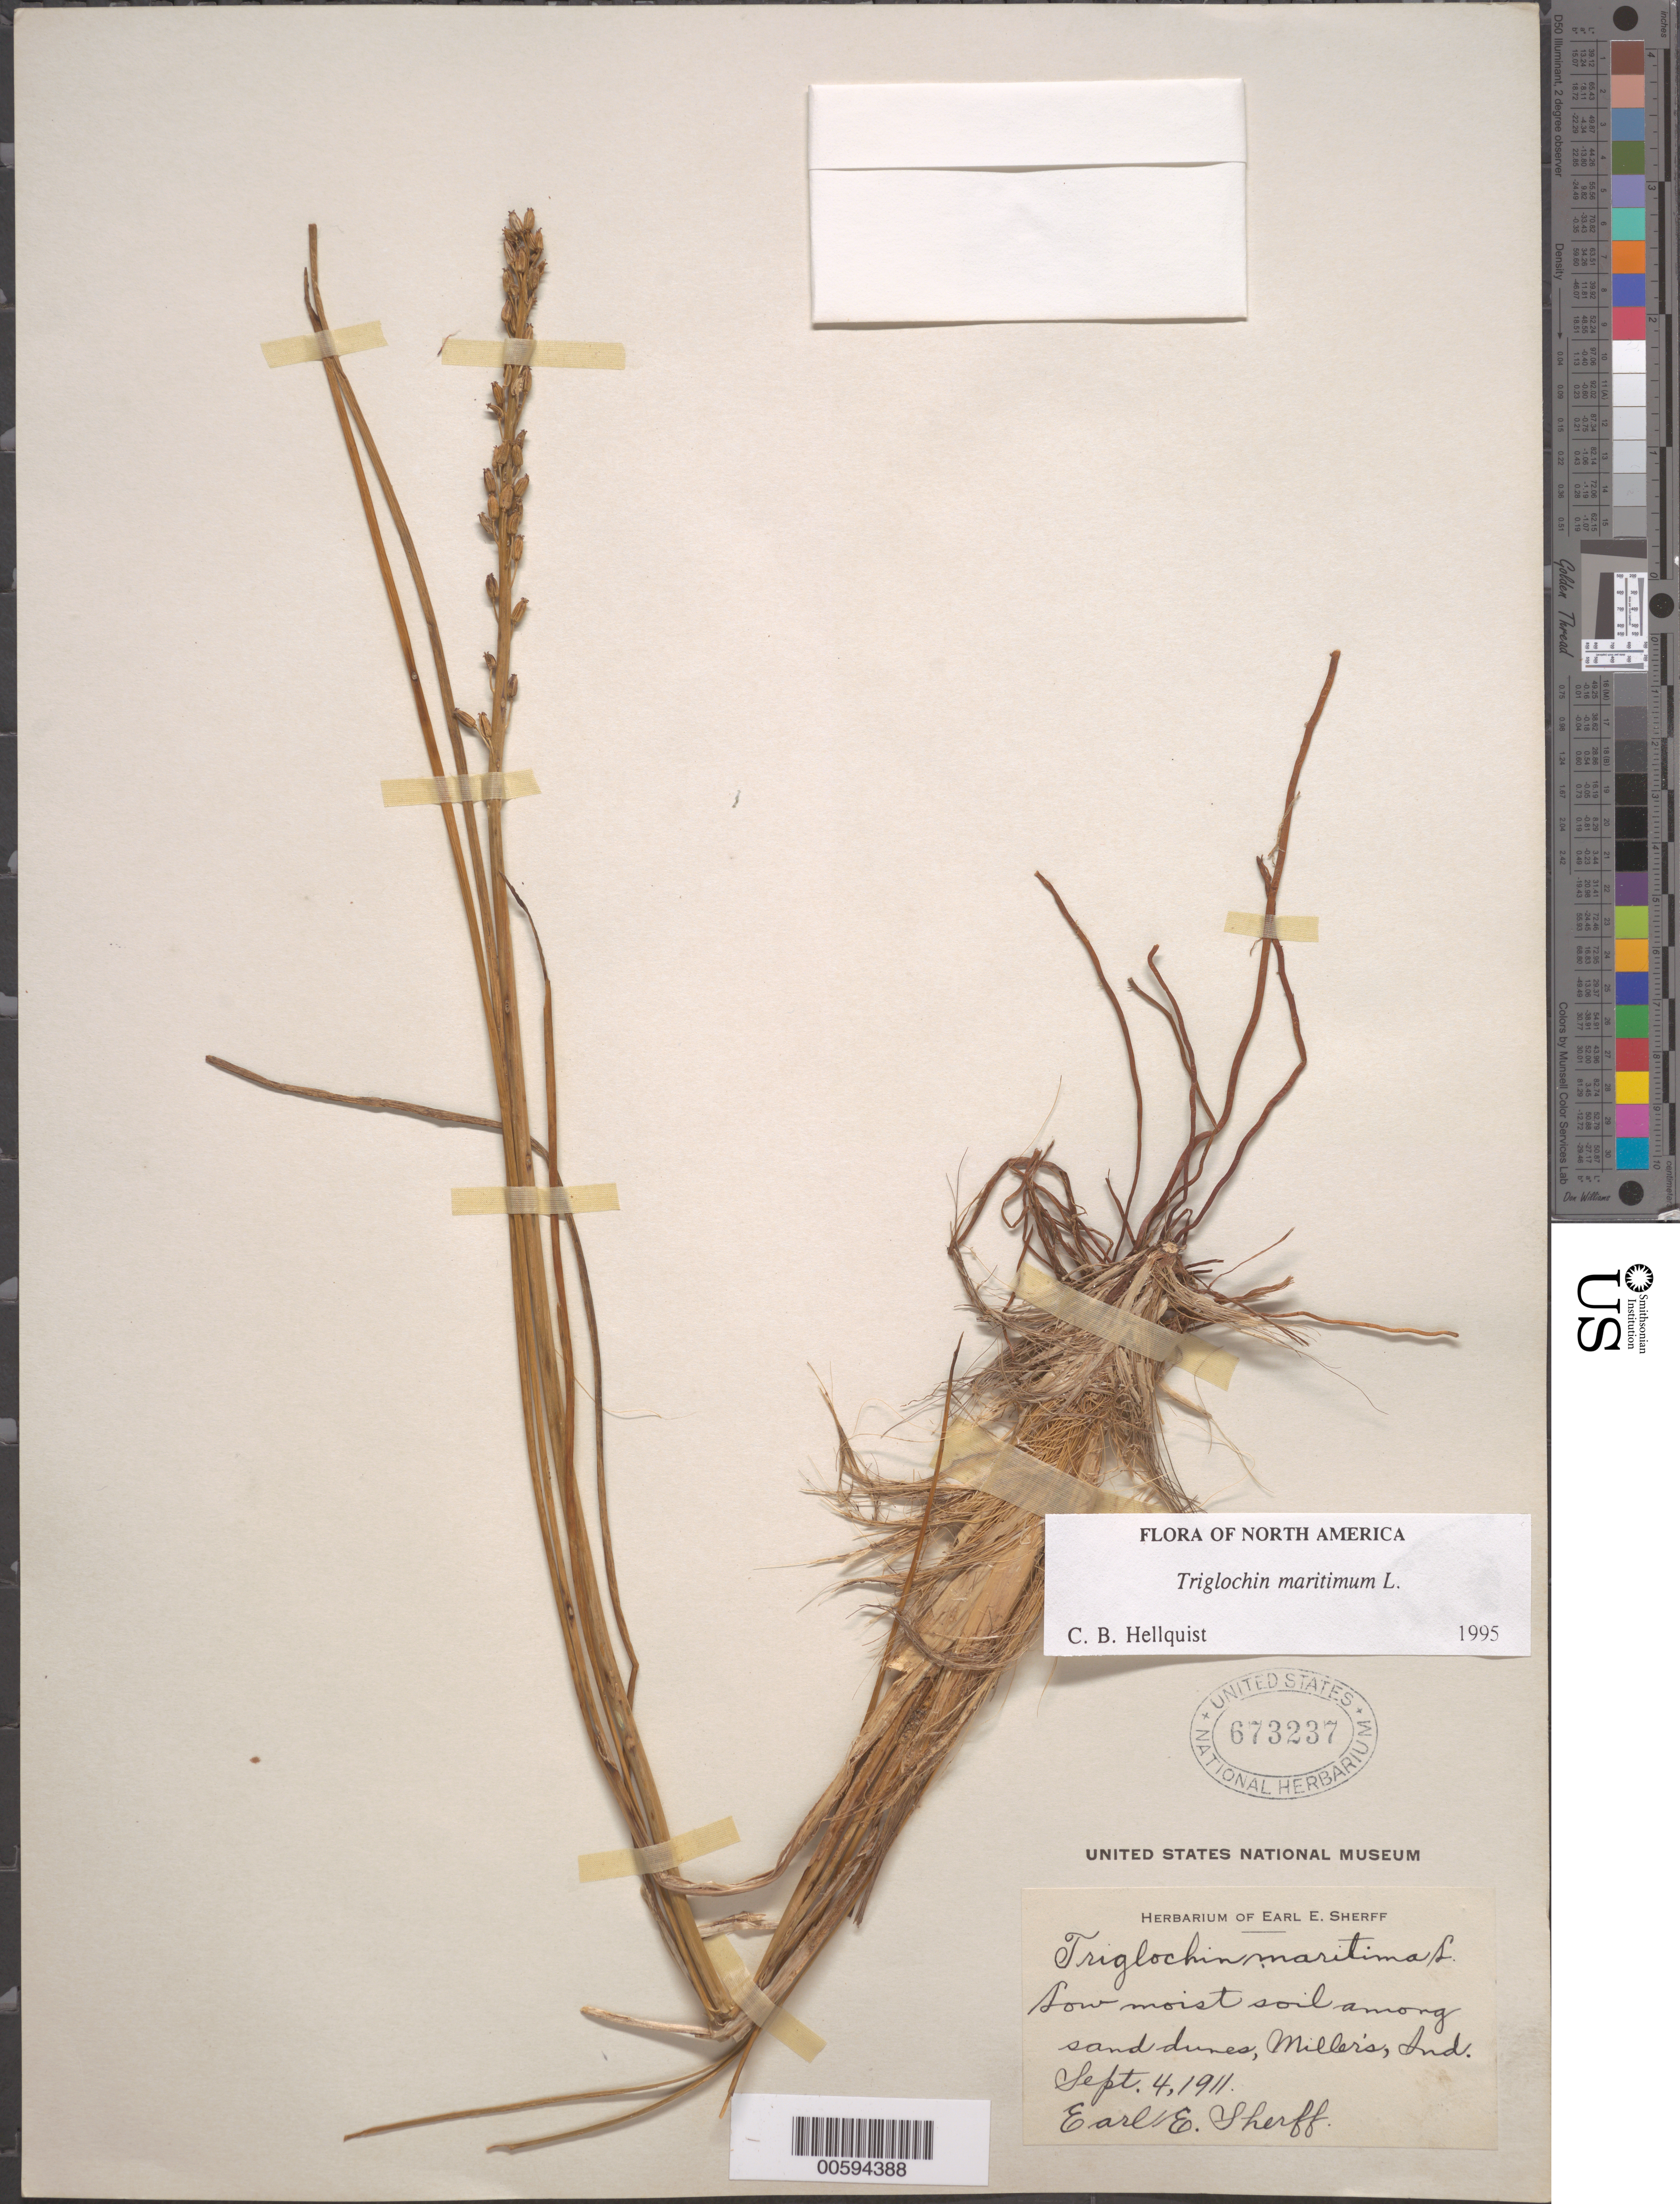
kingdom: Plantae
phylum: Tracheophyta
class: Liliopsida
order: Alismatales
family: Juncaginaceae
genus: Triglochin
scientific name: Triglochin maritima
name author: L.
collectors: E. E. Sherff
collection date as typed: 04 Sep 1911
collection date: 1911-09-04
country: United States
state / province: Indiana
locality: Miller's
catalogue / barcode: US 673237